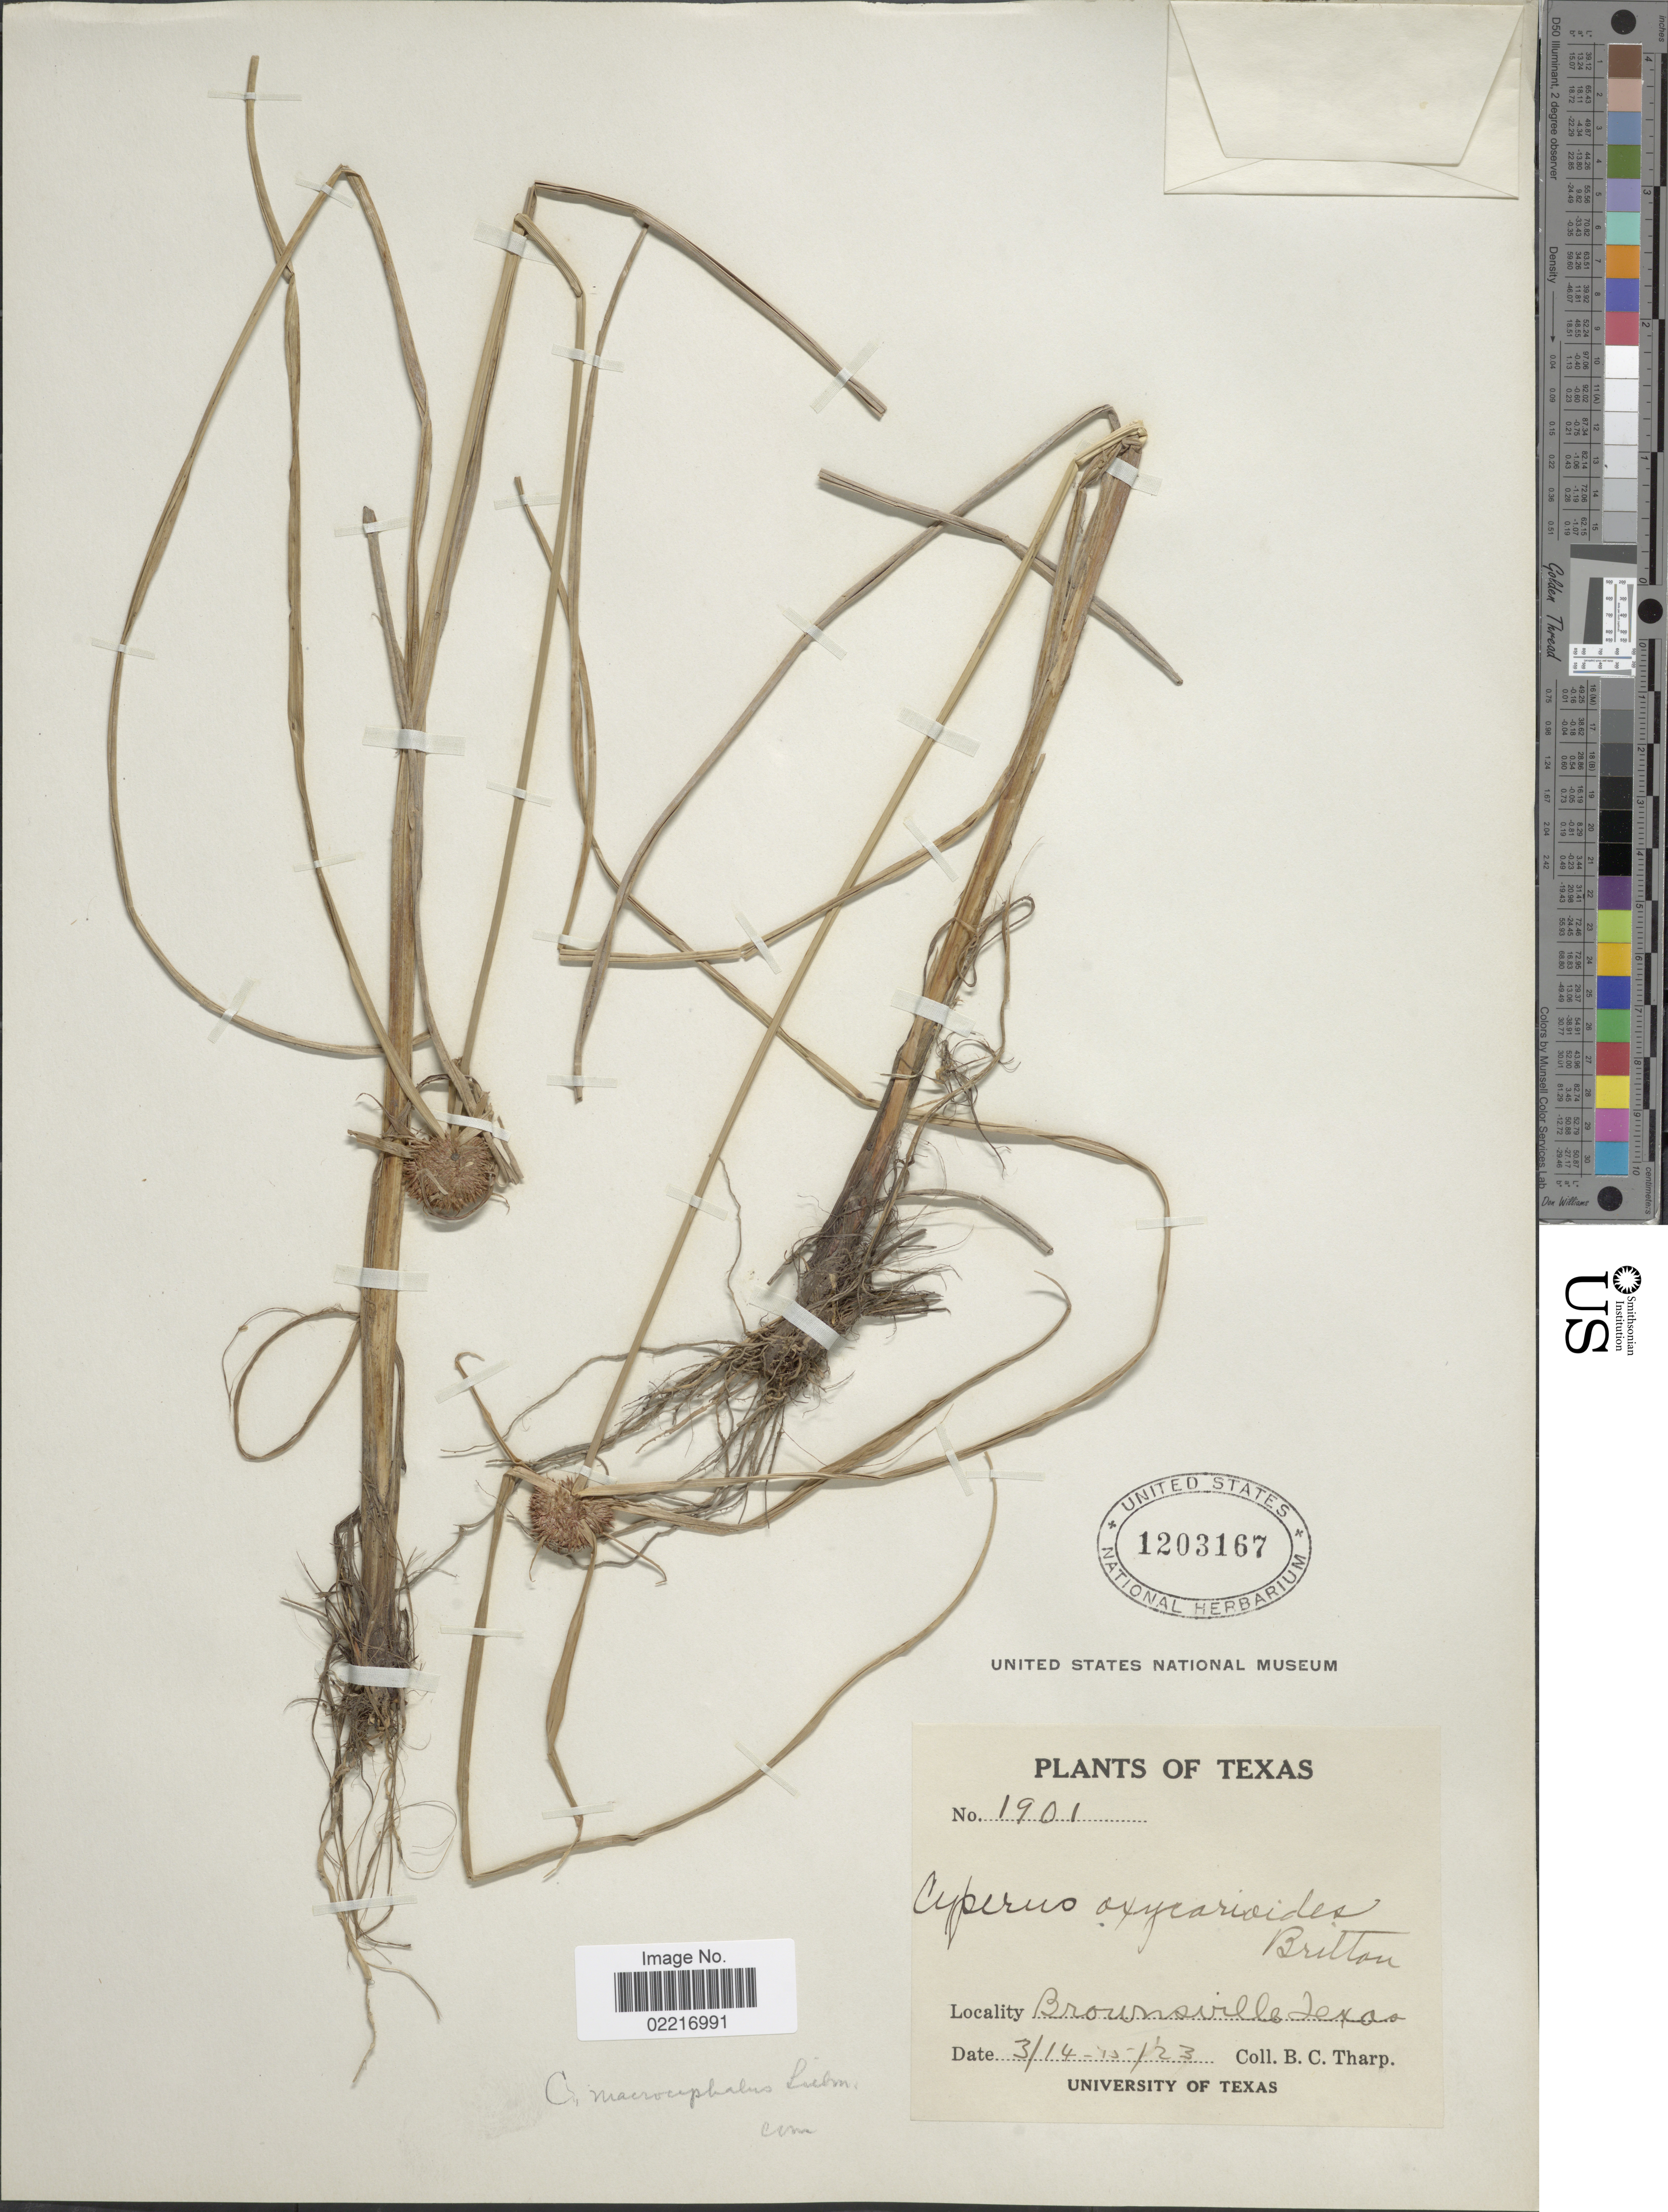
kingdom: Plantae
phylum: Tracheophyta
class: Liliopsida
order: Poales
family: Cyperaceae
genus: Cyperus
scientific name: Cyperus conglobatus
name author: Humb. ex Link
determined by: Strong, Mark T., (BOT), Smithsonian Institution - National Museum of Natural History (UNITED STATES)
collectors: B. C. Tharp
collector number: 1901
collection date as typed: Transcribed d/m/y: 14/3/23 to 15/3/23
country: United States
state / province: Texas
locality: Brownsville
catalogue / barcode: US 1203167